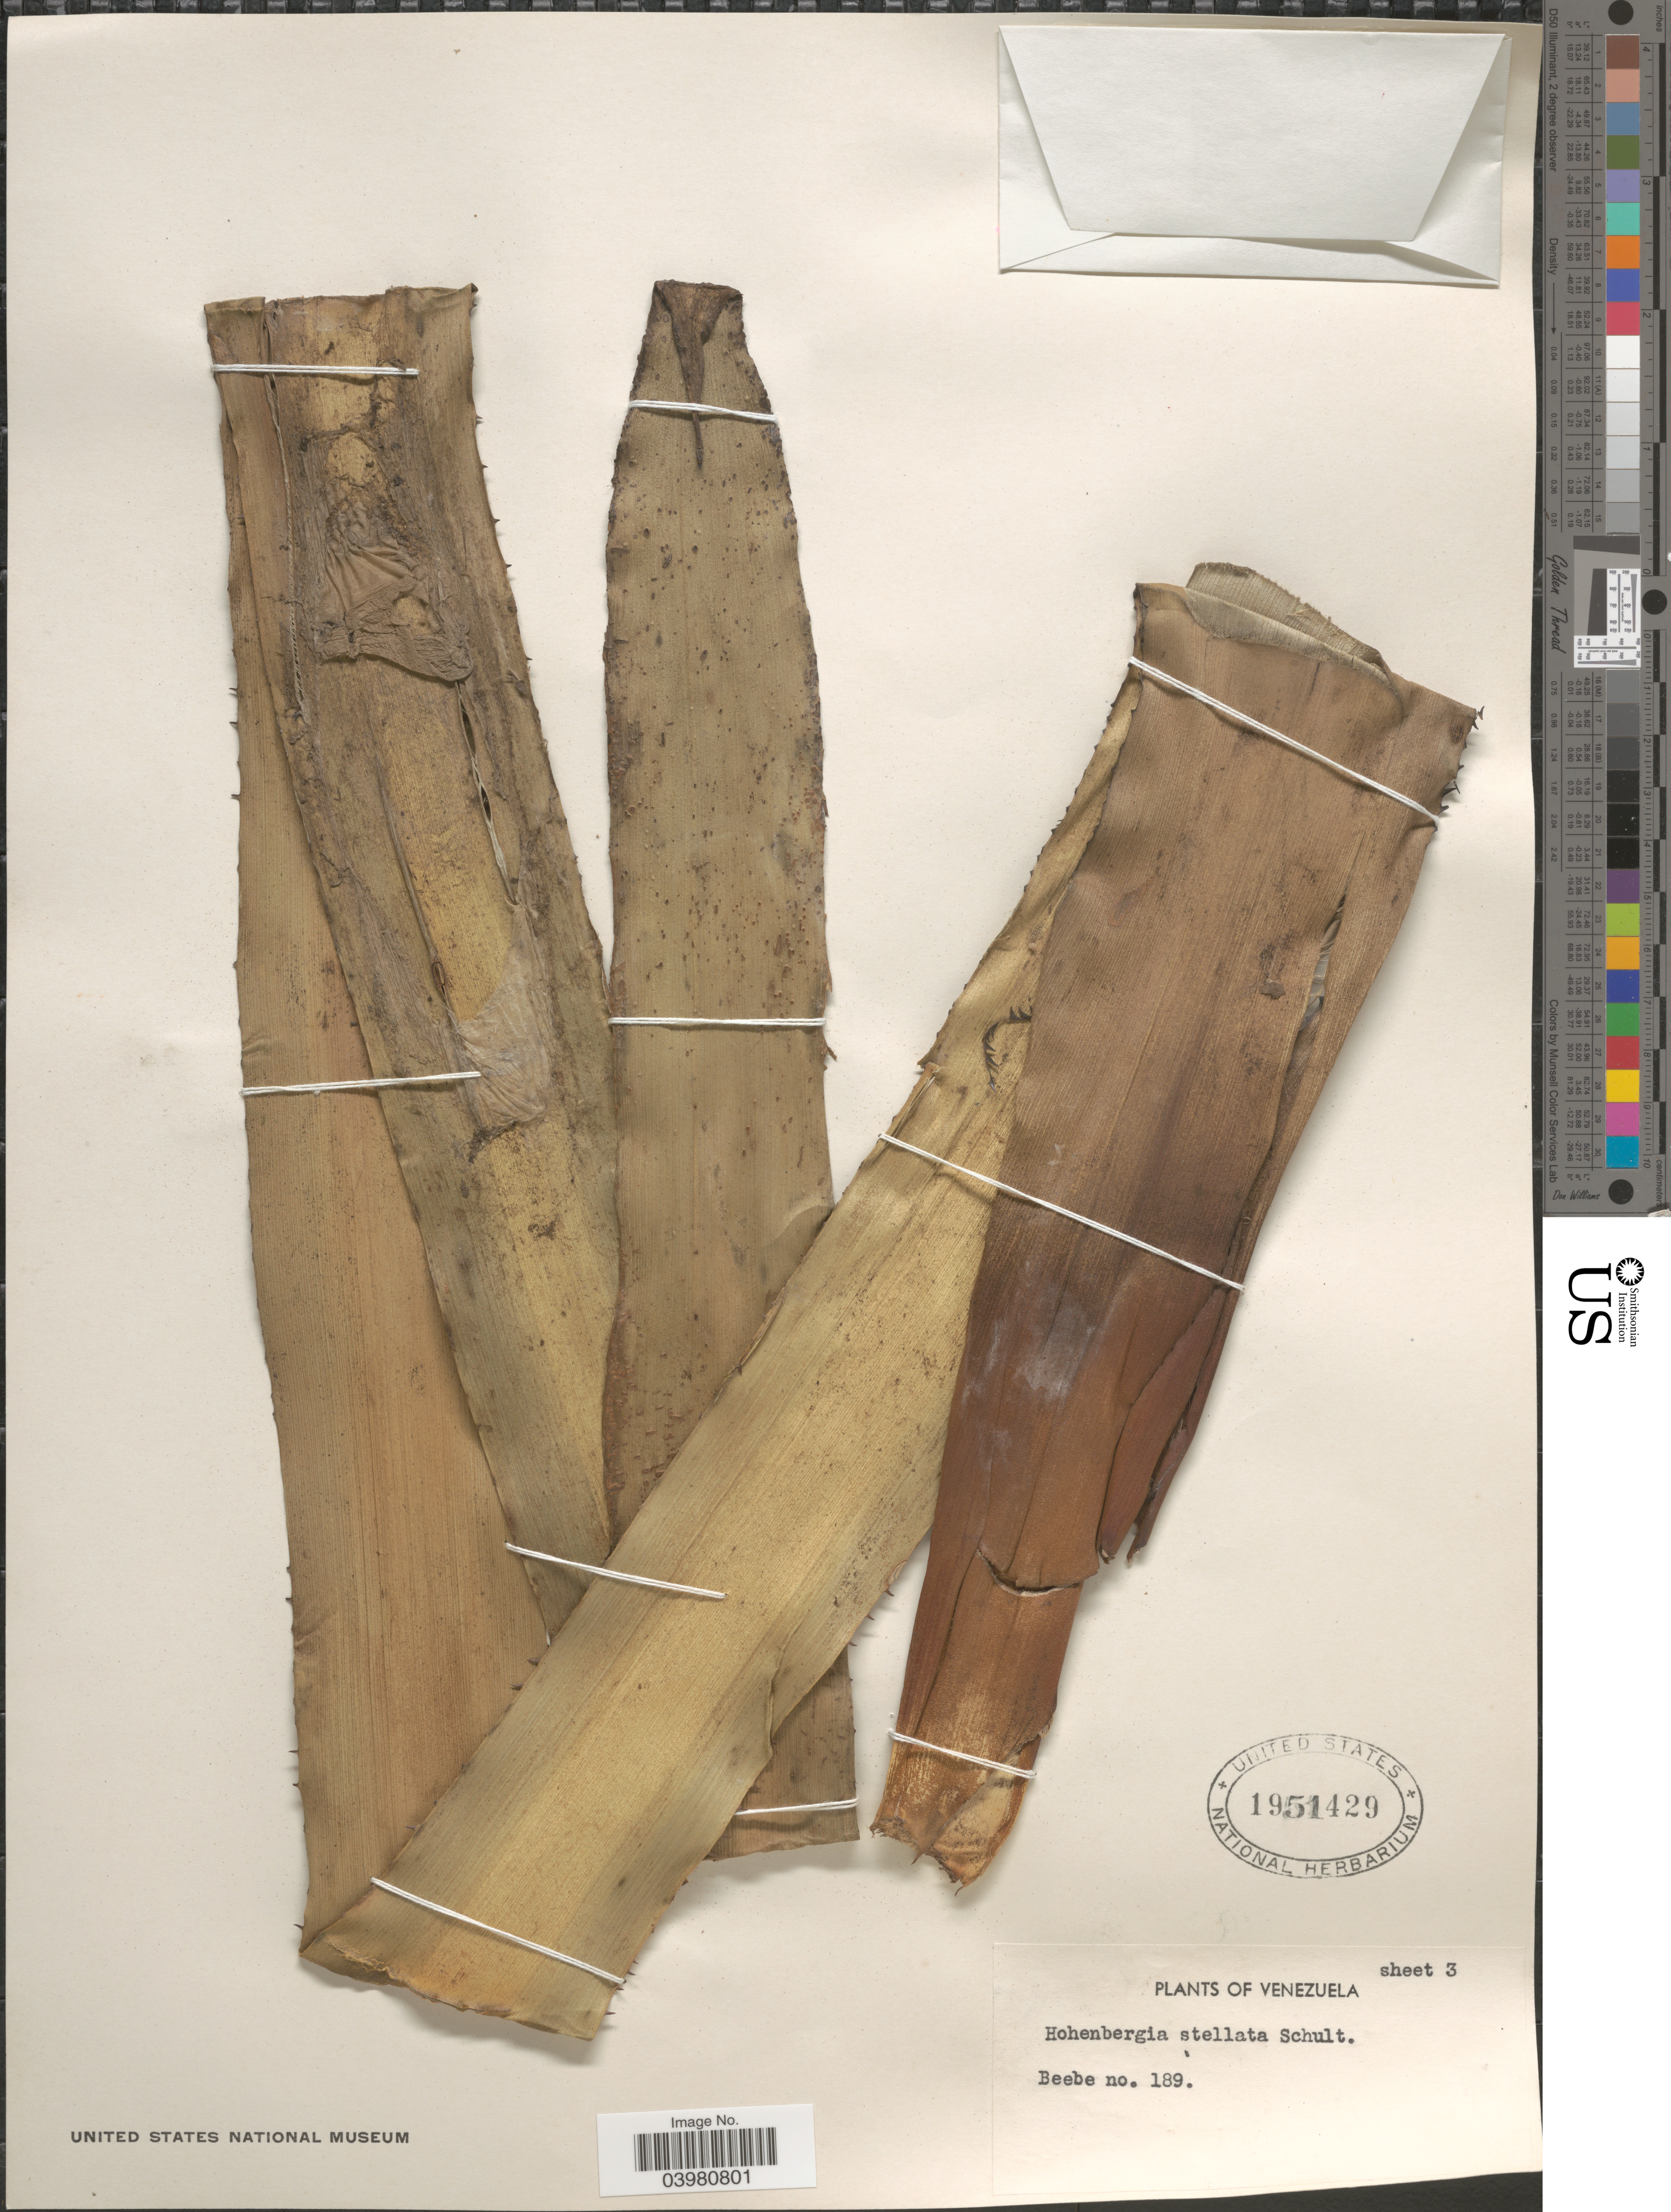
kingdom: Plantae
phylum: Tracheophyta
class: Liliopsida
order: Poales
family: Bromeliaceae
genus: Hohenbergia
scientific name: Hohenbergia stellata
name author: Schult. & Schult. f.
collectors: Beebe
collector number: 189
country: Venezuela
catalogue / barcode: US 1951429